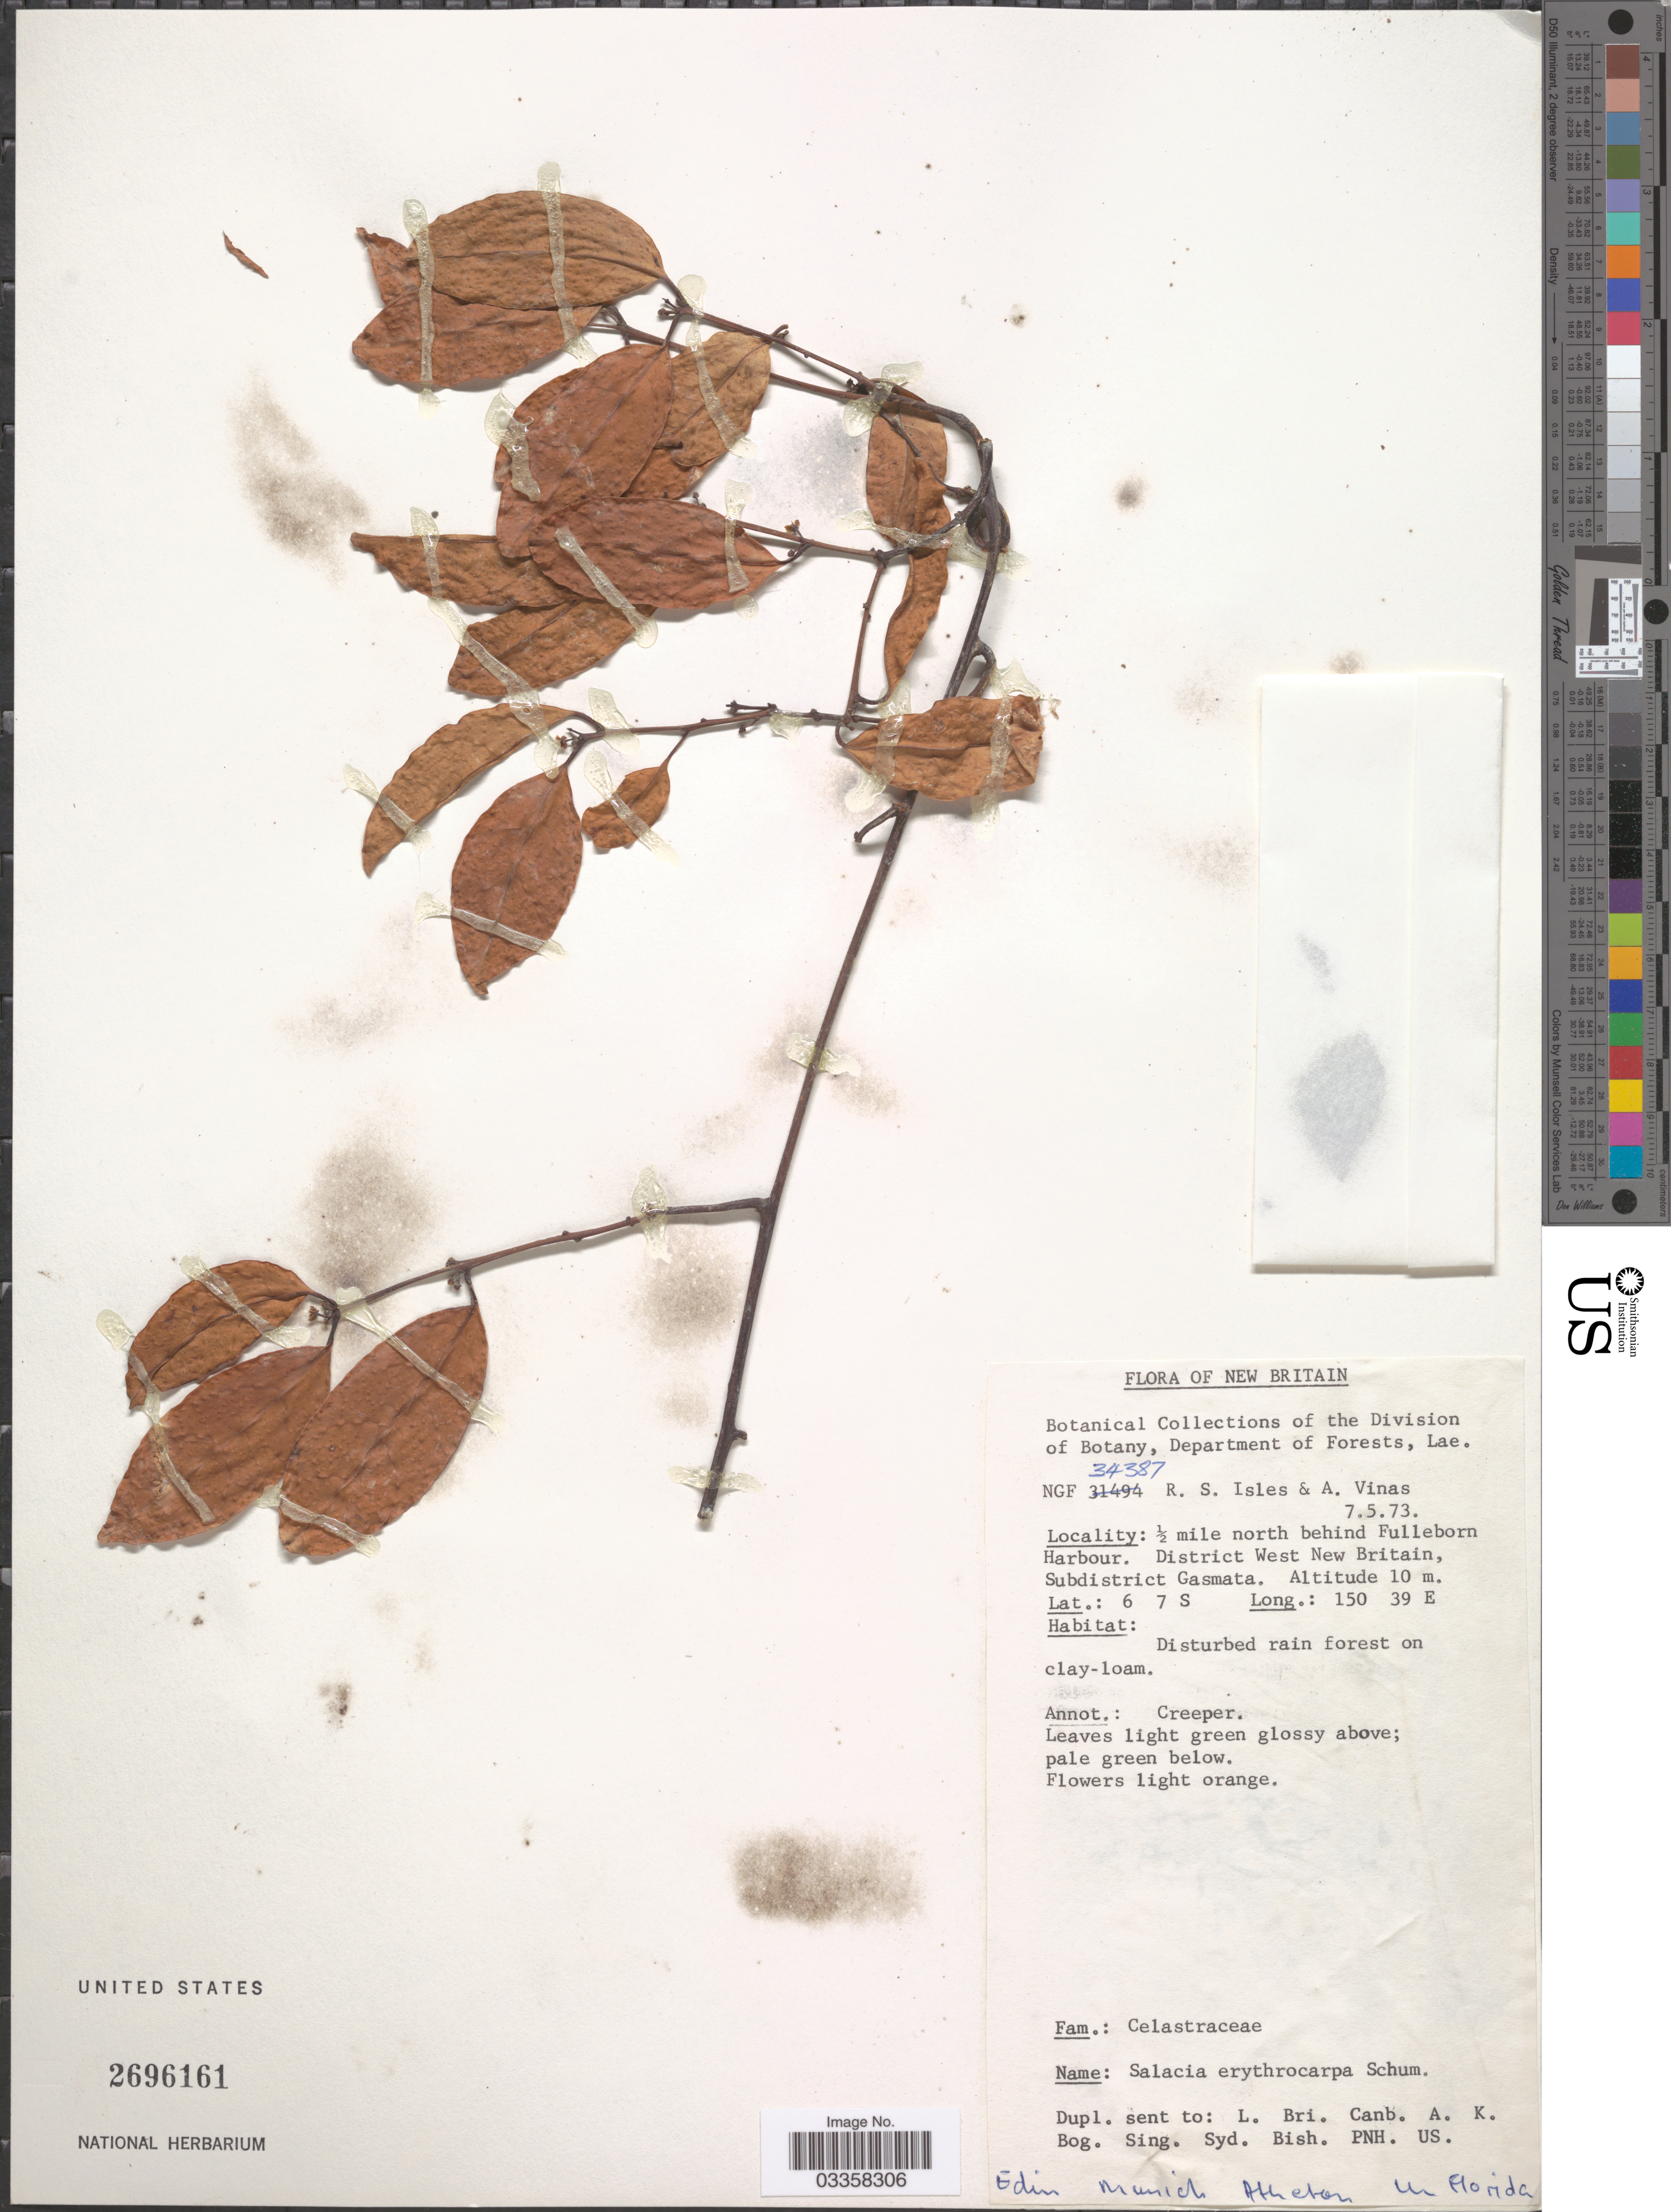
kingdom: Plantae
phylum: Tracheophyta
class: Magnoliopsida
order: Celastrales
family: Celastraceae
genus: Salacia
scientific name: Salacia erythrocarpa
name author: K. Schum.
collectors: R. Isles & A. Vinas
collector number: NGF 34387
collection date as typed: Transcribed d/m/y: 7/5/73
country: Papua New Guinea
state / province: West New Britain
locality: New Britain. ½ mile north behind Fulleborn Harbour. District West New Britain, Subdistrict Gasmata.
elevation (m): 10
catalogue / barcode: US 2696161